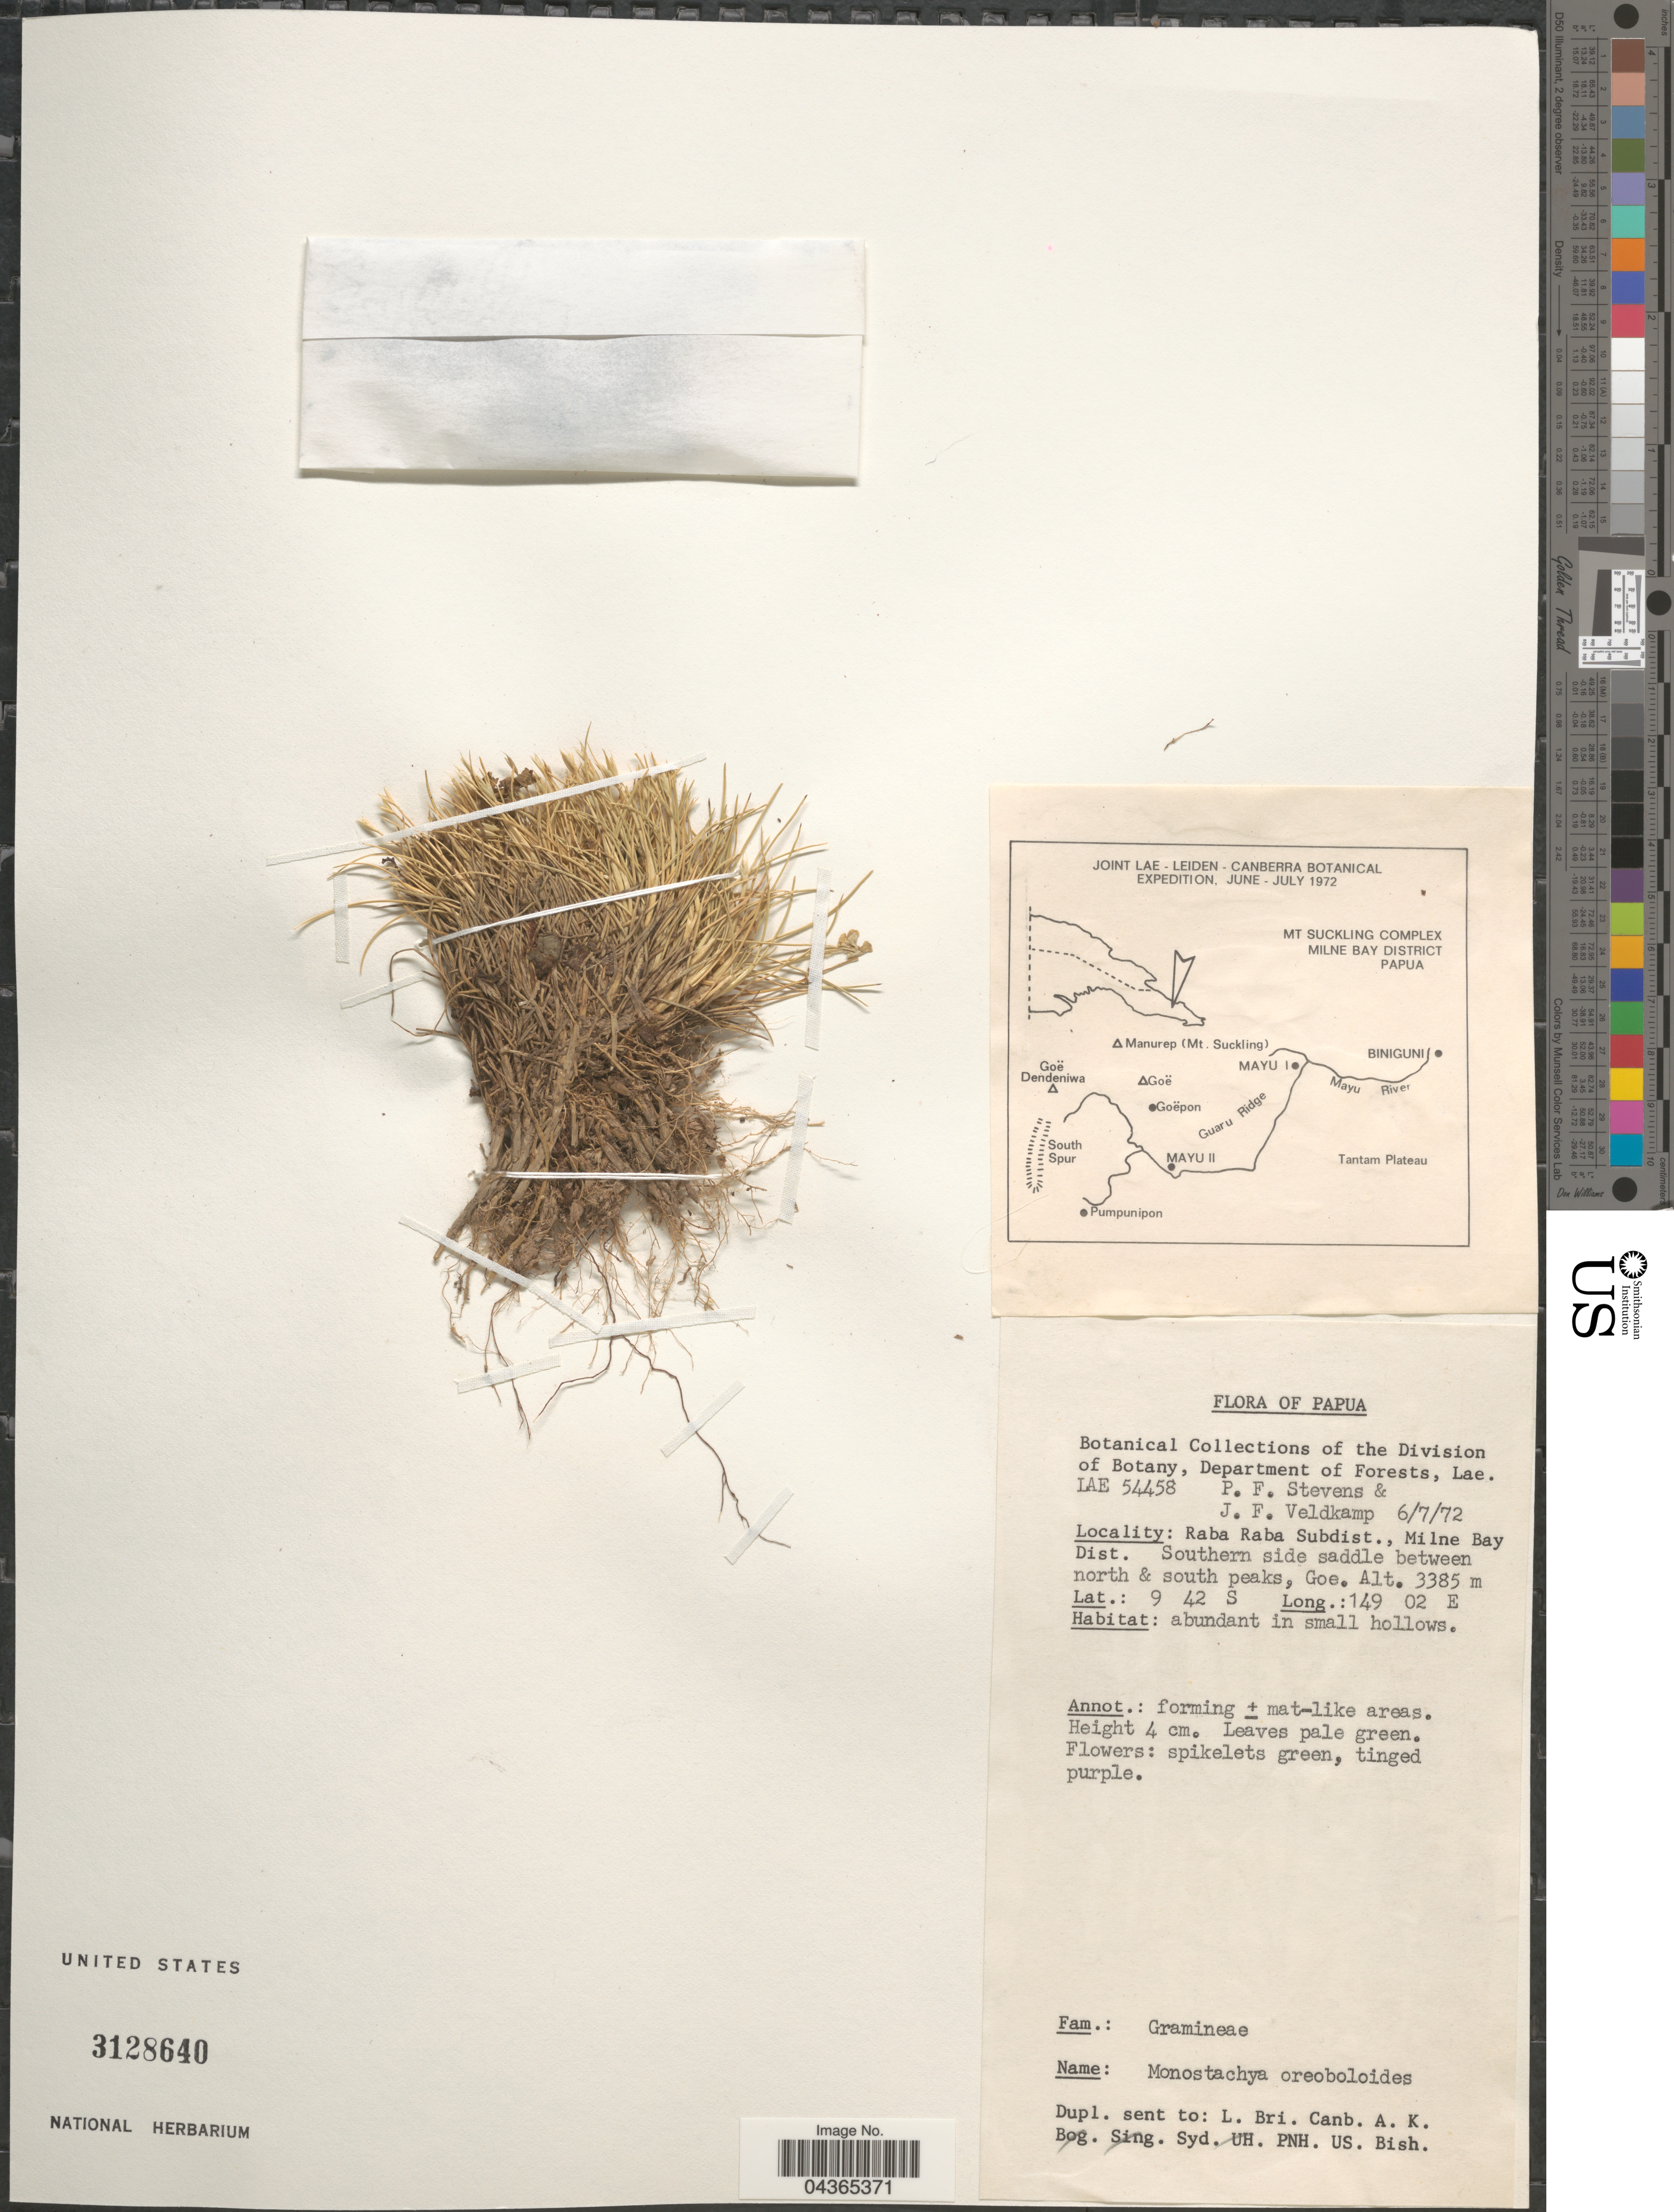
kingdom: Plantae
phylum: Tracheophyta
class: Liliopsida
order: Poales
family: Poaceae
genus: Rytidosperma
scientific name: Rytidosperma oreoboloides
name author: (F. Muell.) H.P. Linder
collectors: P. F. Stevens & J. F. Veldkamp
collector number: LAE 54458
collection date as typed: Transcribed d/m/y: 6/7/72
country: Papua New Guinea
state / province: Milne Bay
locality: Papua. Raba Raba Subdist., Milne Bay Dist. Southern side saddle between north & south peaks, Goe. Abundant in small hollows. Joint LAE - Leiden - Canberra Botanical Expedition, June - July 1972. Mt Suckling Complex Milne Bay District Papua.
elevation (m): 3385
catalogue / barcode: US 3128640